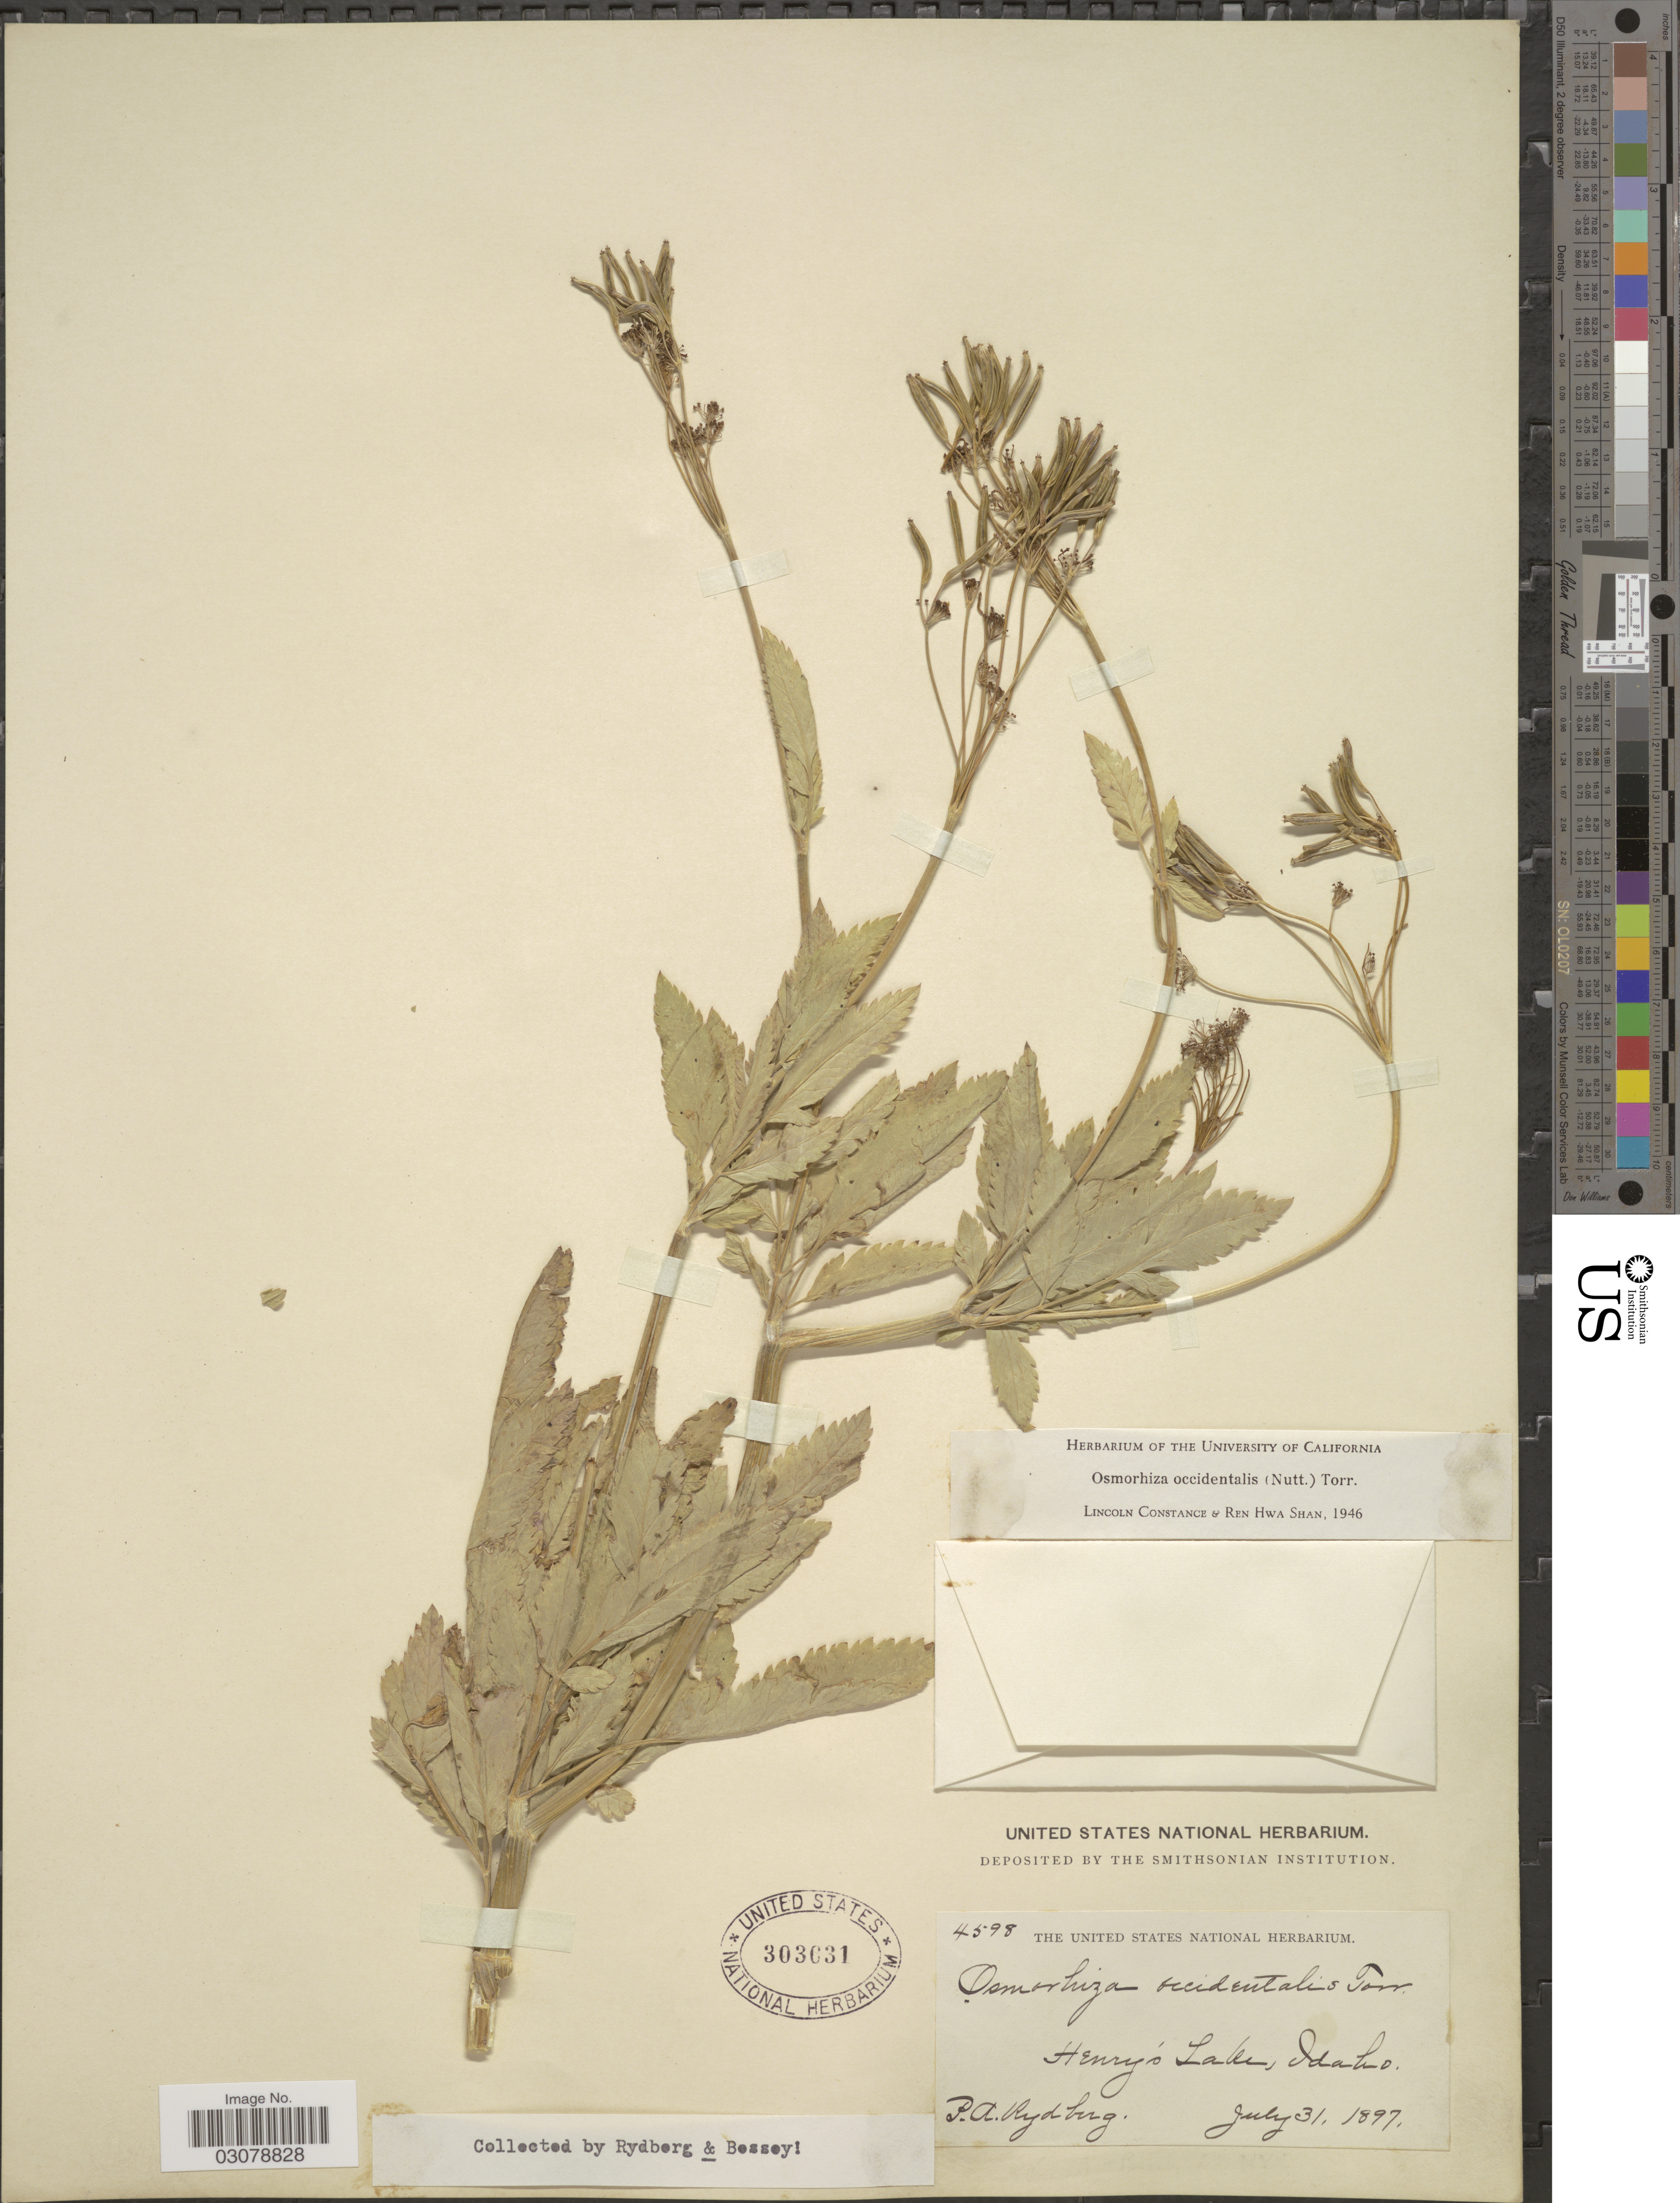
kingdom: Plantae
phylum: Tracheophyta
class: Magnoliopsida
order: Apiales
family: Apiaceae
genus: Osmorhiza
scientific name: Osmorhiza occidentalis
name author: (Nutt.) Torr.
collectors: P. A. Rydberg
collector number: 4598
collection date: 1897-07-31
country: United States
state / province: Idaho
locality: Henry's Lake.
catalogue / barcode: US 303631